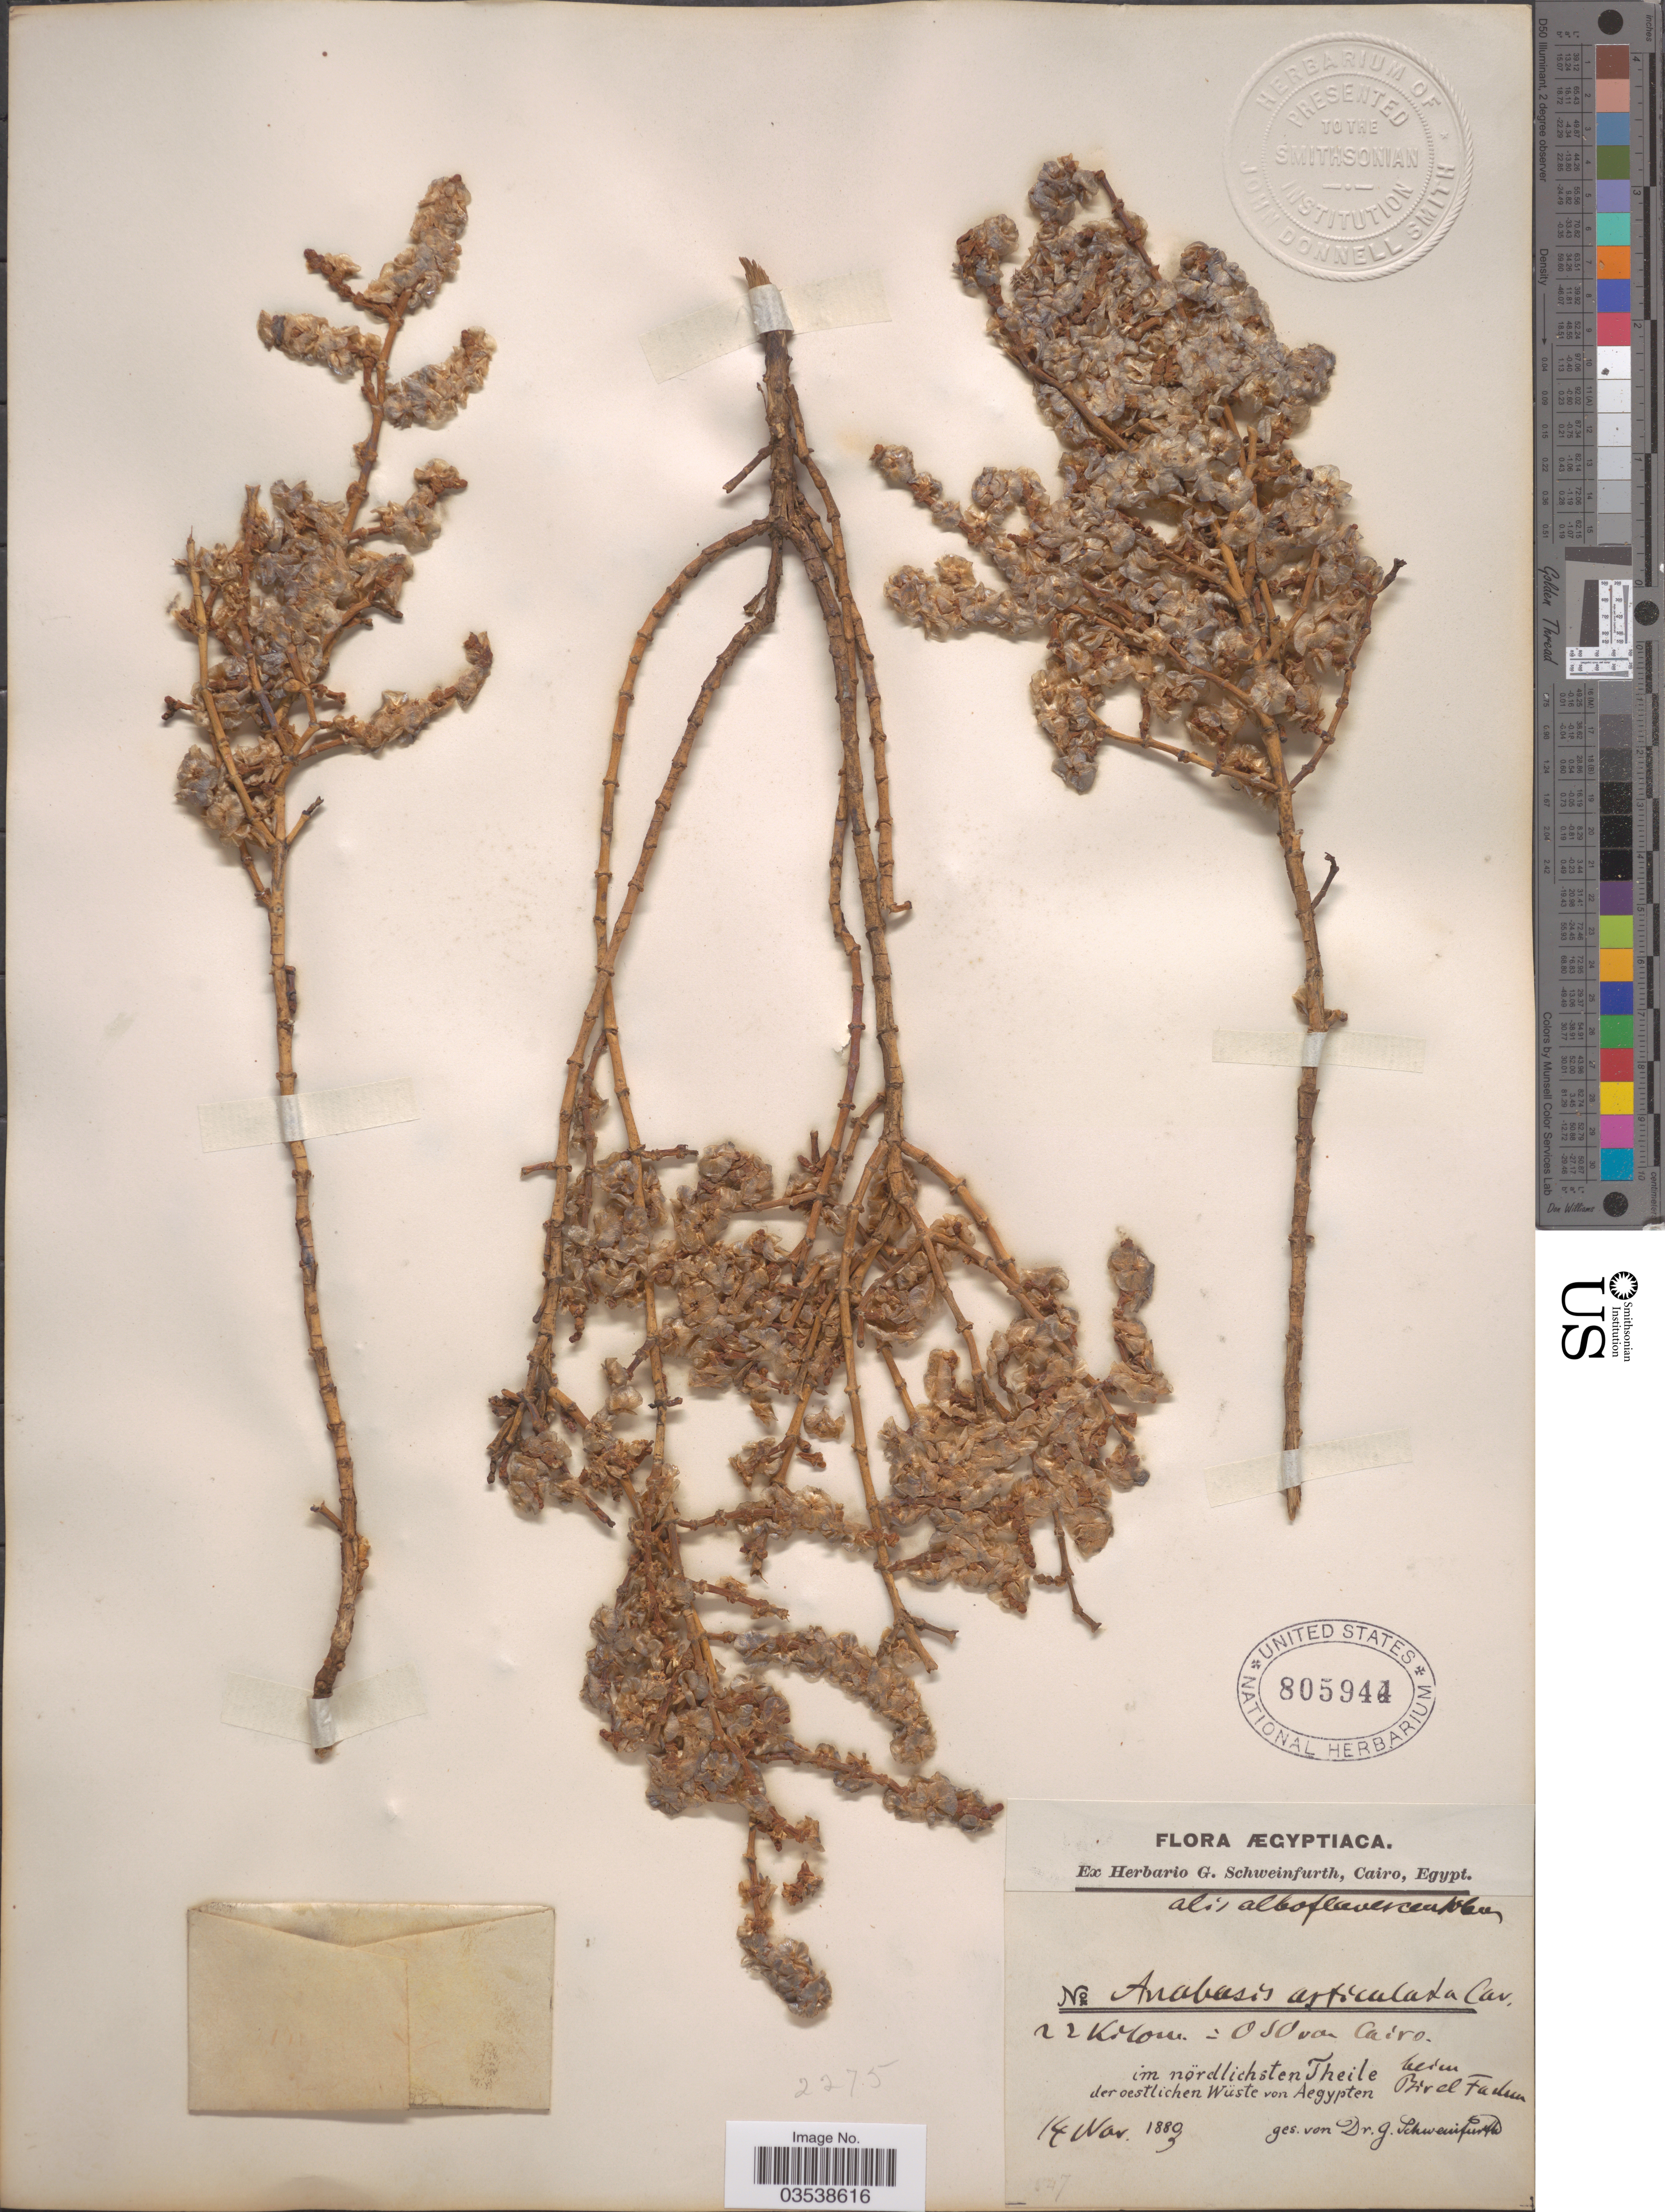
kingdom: Plantae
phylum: Tracheophyta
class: Magnoliopsida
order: Caryophyllales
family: Amaranthaceae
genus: Anabasis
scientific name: Anabasis articulata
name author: (Forssk.) Moq.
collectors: G. A. Schweinfurth (herbarium)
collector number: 147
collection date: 1880-03-14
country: Egypt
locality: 22 kilom - OSO von Cairo. Beim Bir el Fadem [interpreted]. Im nördlichsten Theile der oestlichen Wüste von Aegypten.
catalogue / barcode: US 805944